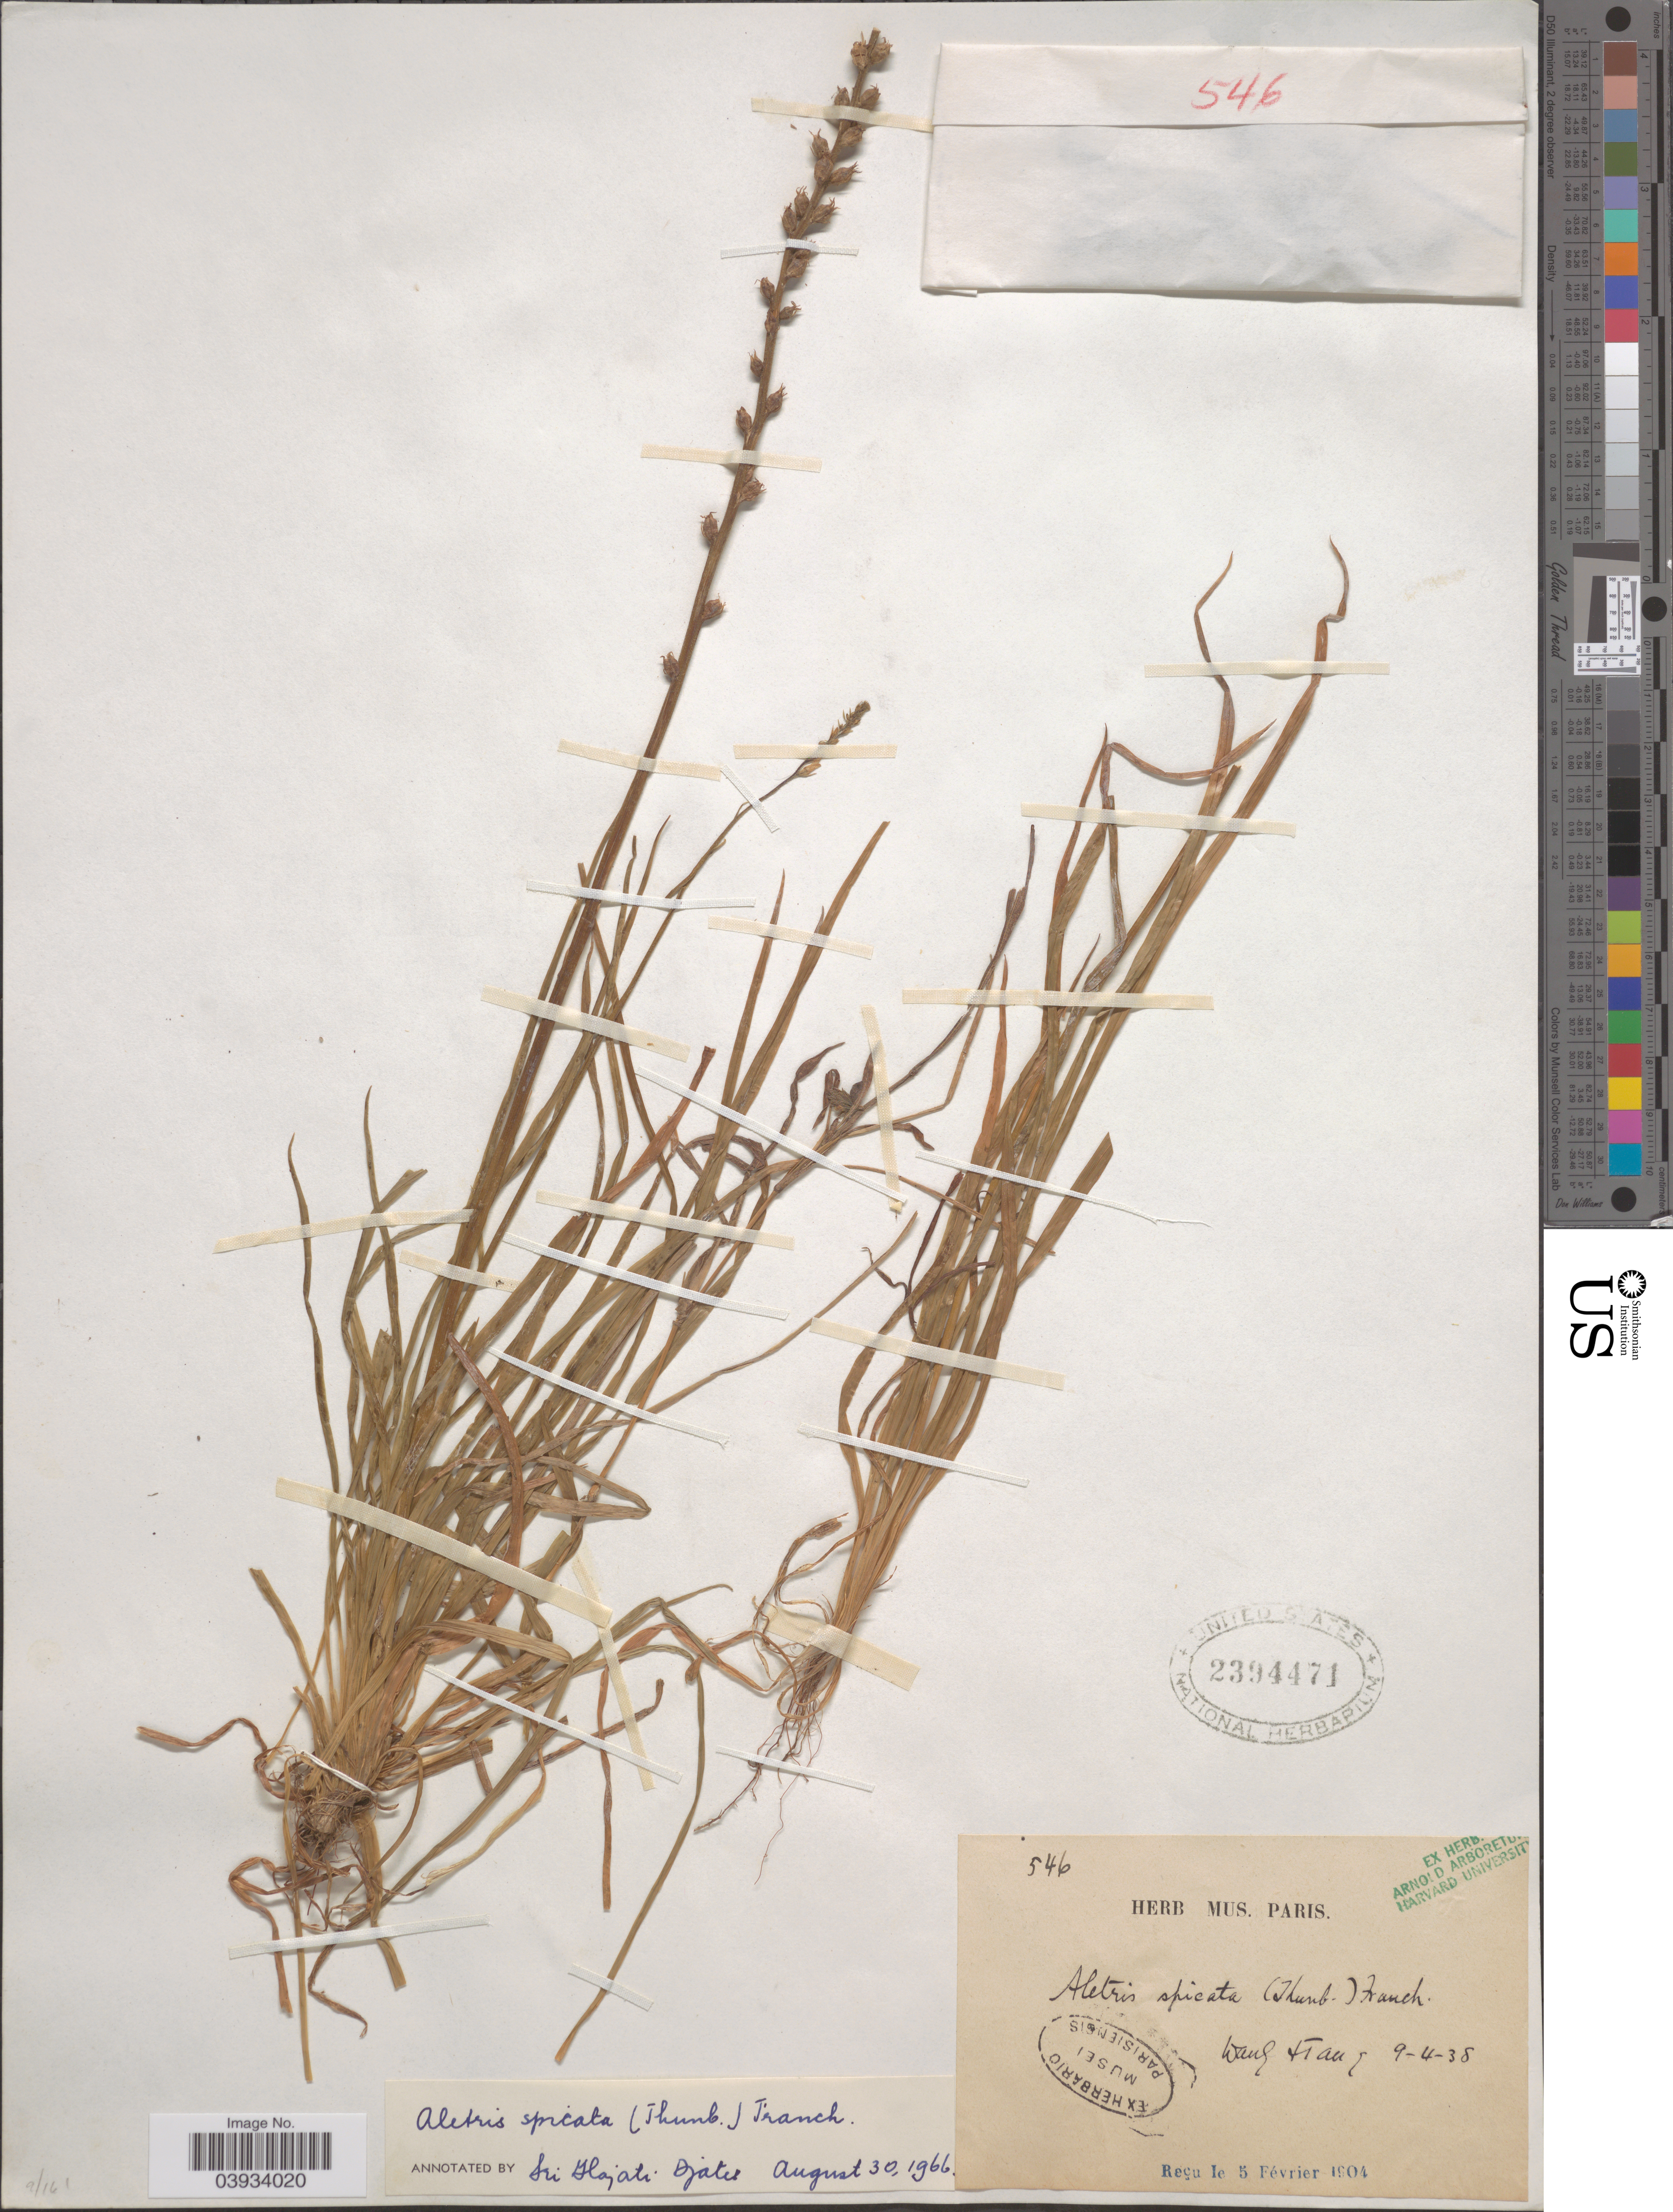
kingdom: Plantae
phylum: Tracheophyta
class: Liliopsida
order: Dioscoreales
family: Nartheciaceae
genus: Aletris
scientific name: Aletris spicata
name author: (Thunb.) Franch.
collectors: ex herb. Mus. Paris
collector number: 546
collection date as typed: Transcribed d/m/y: 9/4/38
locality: Wang Tiang.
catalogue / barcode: US 2394471